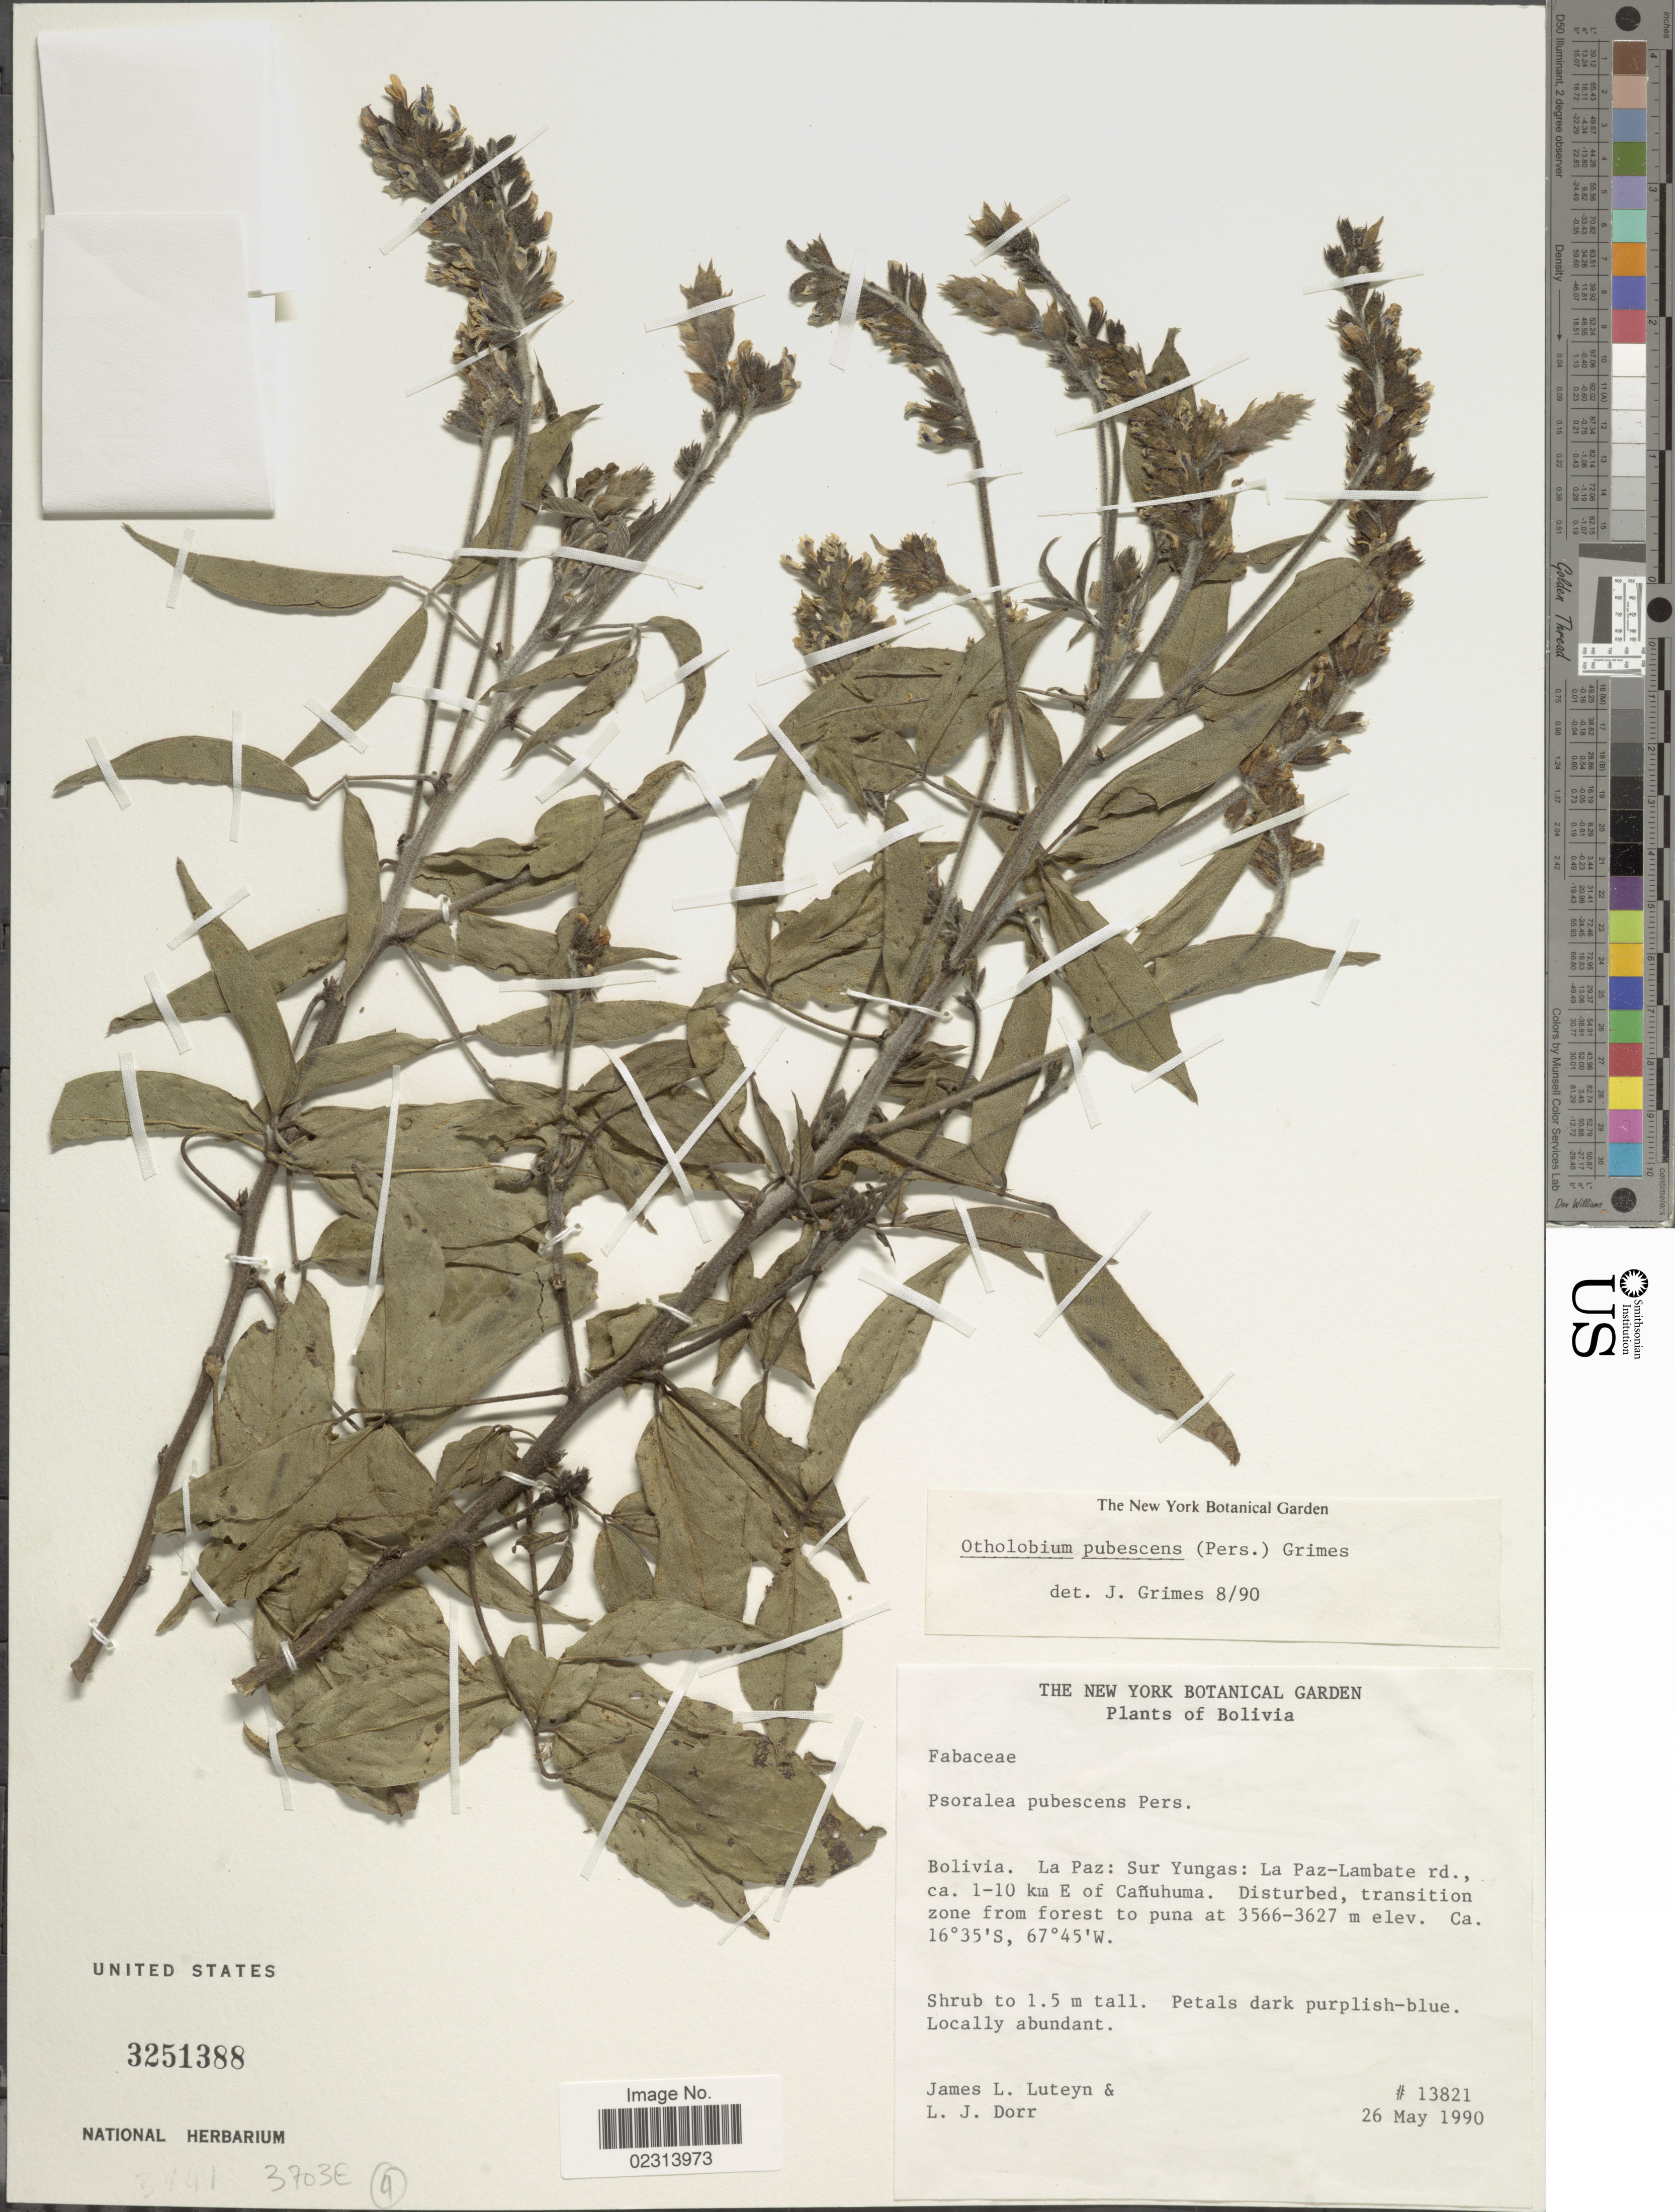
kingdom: Plantae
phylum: Tracheophyta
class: Magnoliopsida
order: Fabales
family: Fabaceae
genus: Otholobium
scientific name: Otholobium pubescens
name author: (Poir.) J.W. Grimes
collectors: J. L. Luteyn & L. J. Dorr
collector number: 13821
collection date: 1990-05-26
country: Bolivia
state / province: La Paz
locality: Bolivia, La Paz: Sur Yungas: La Paz-Lambate rd., 1-10 km E of Canuhuma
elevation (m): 3566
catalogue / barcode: US 3251388